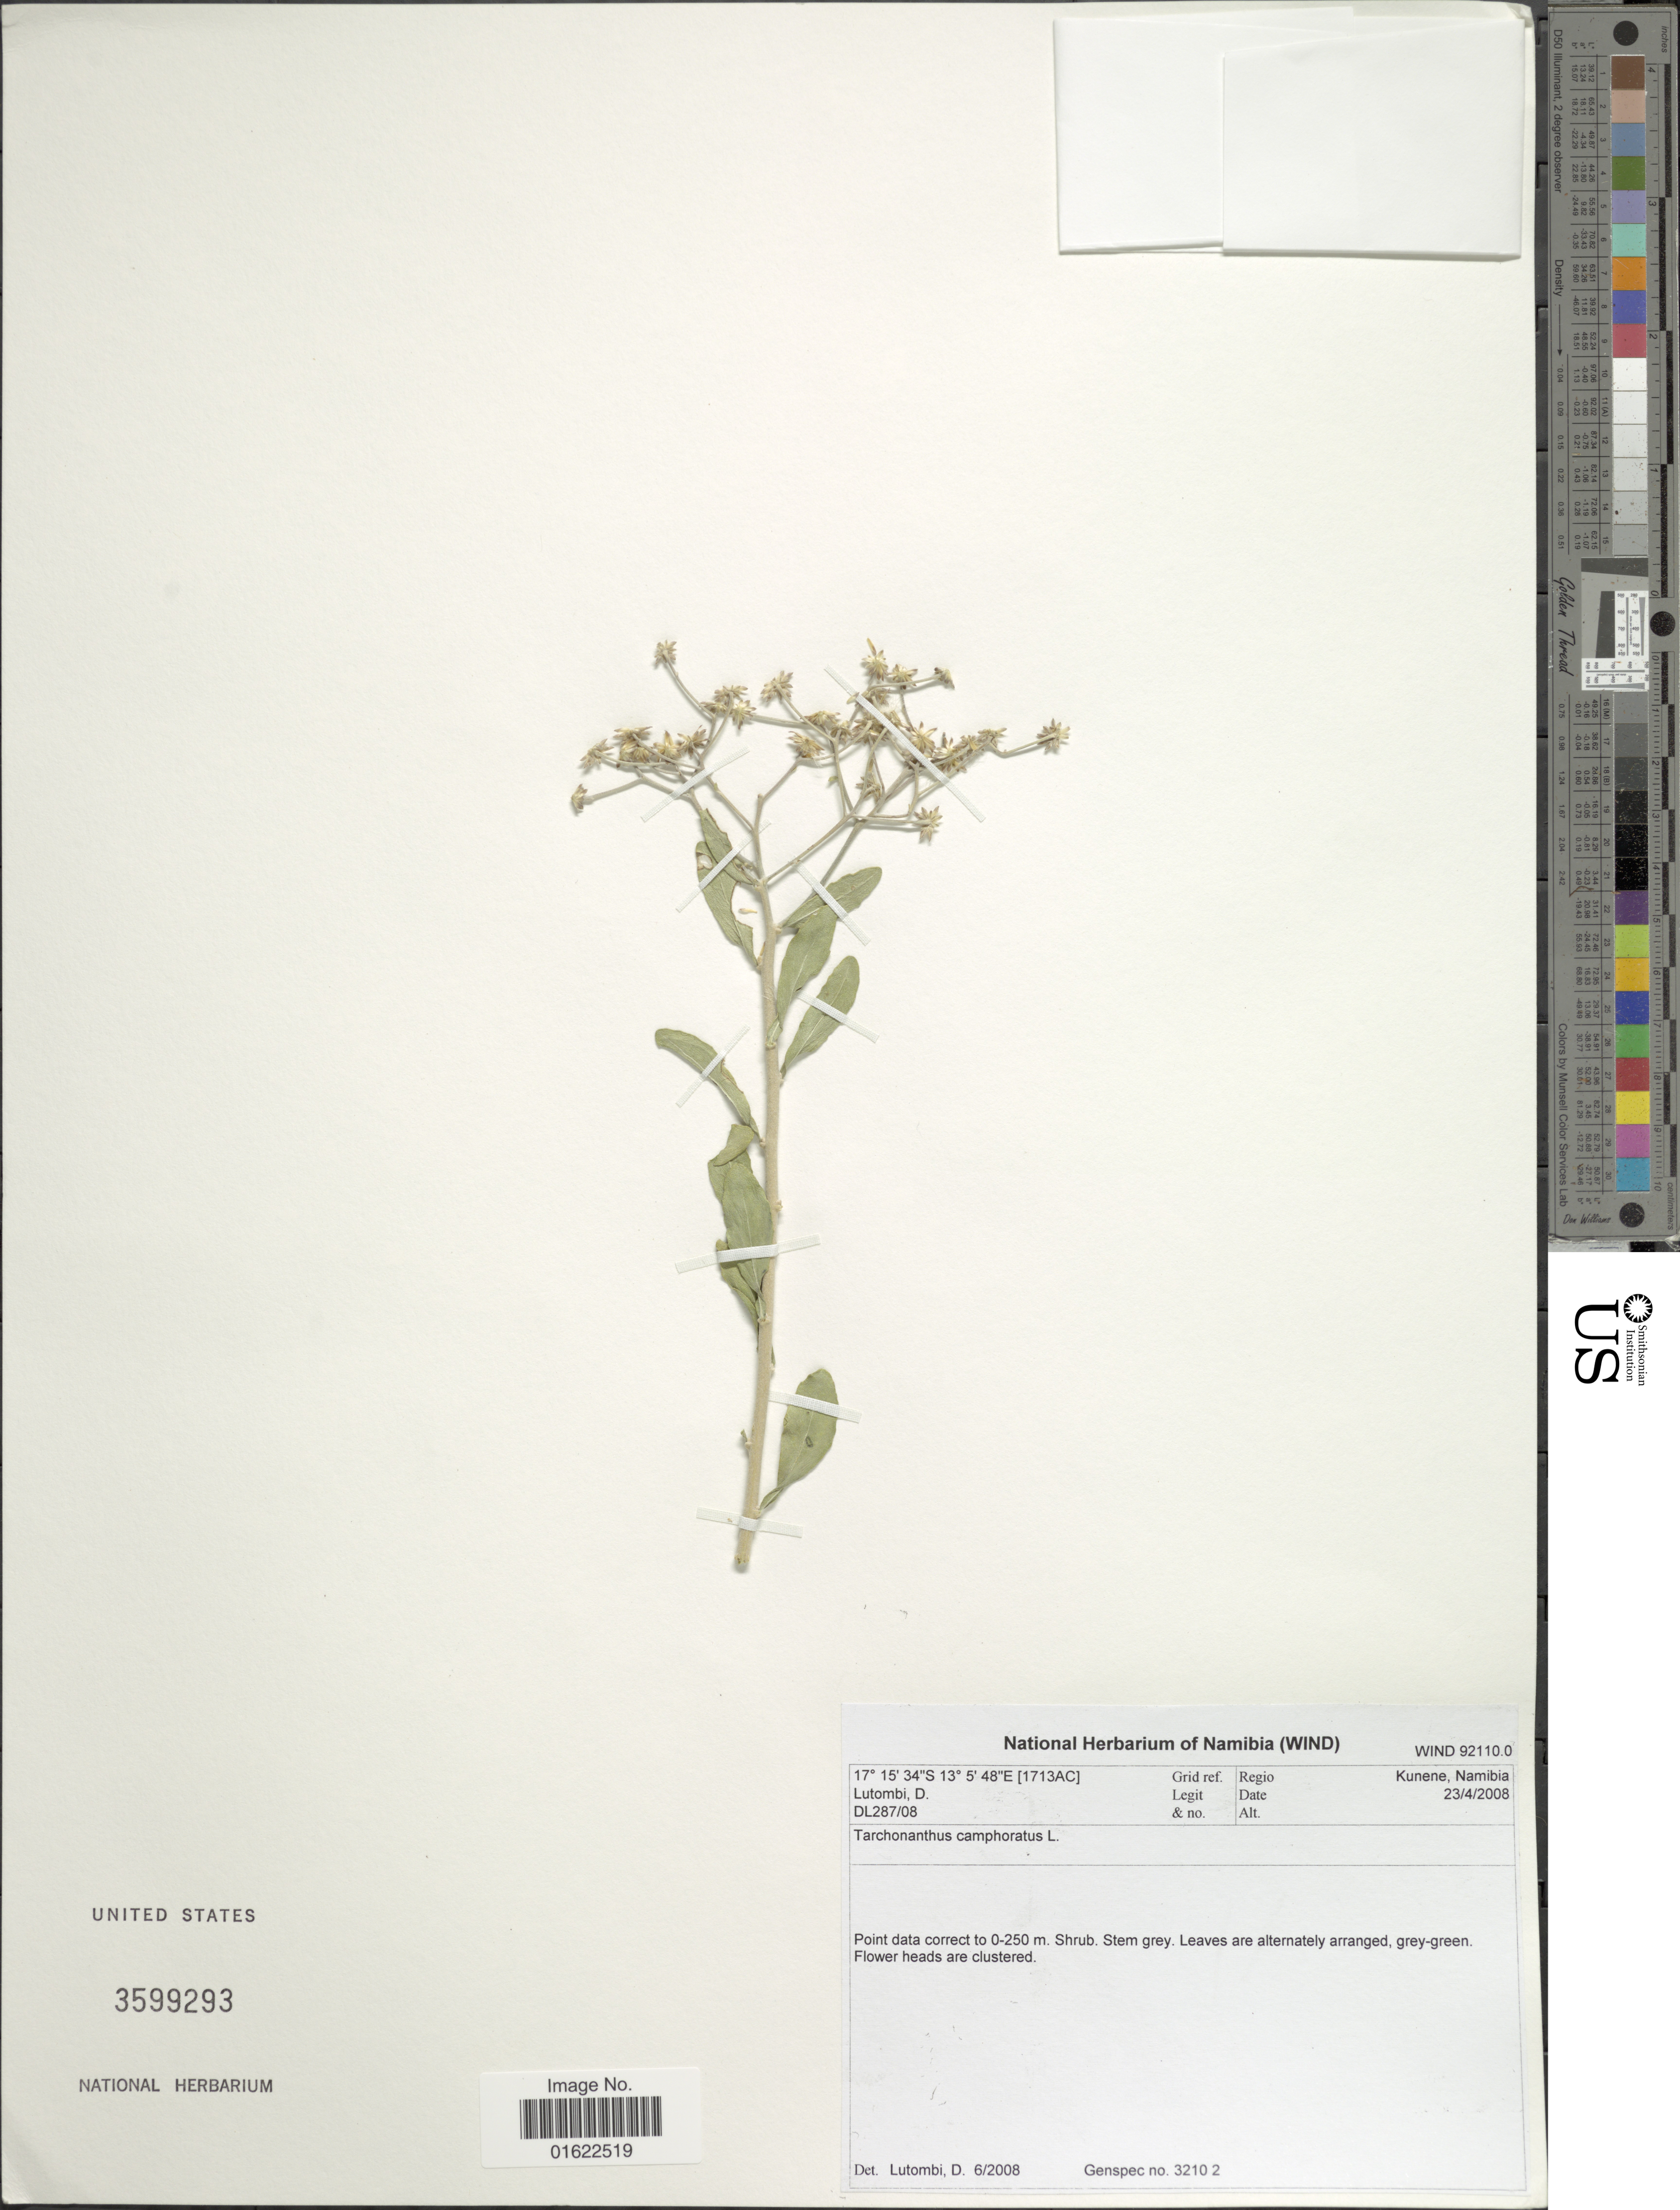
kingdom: Plantae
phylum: Tracheophyta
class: Magnoliopsida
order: Asterales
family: Asteraceae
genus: Tarchonanthus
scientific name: Tarchonanthus camphoratus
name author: L.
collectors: D. Lutombi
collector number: DL287/08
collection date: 2008-04-23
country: Namibia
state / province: Kunene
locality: Point data correct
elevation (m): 0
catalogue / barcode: US 3599293